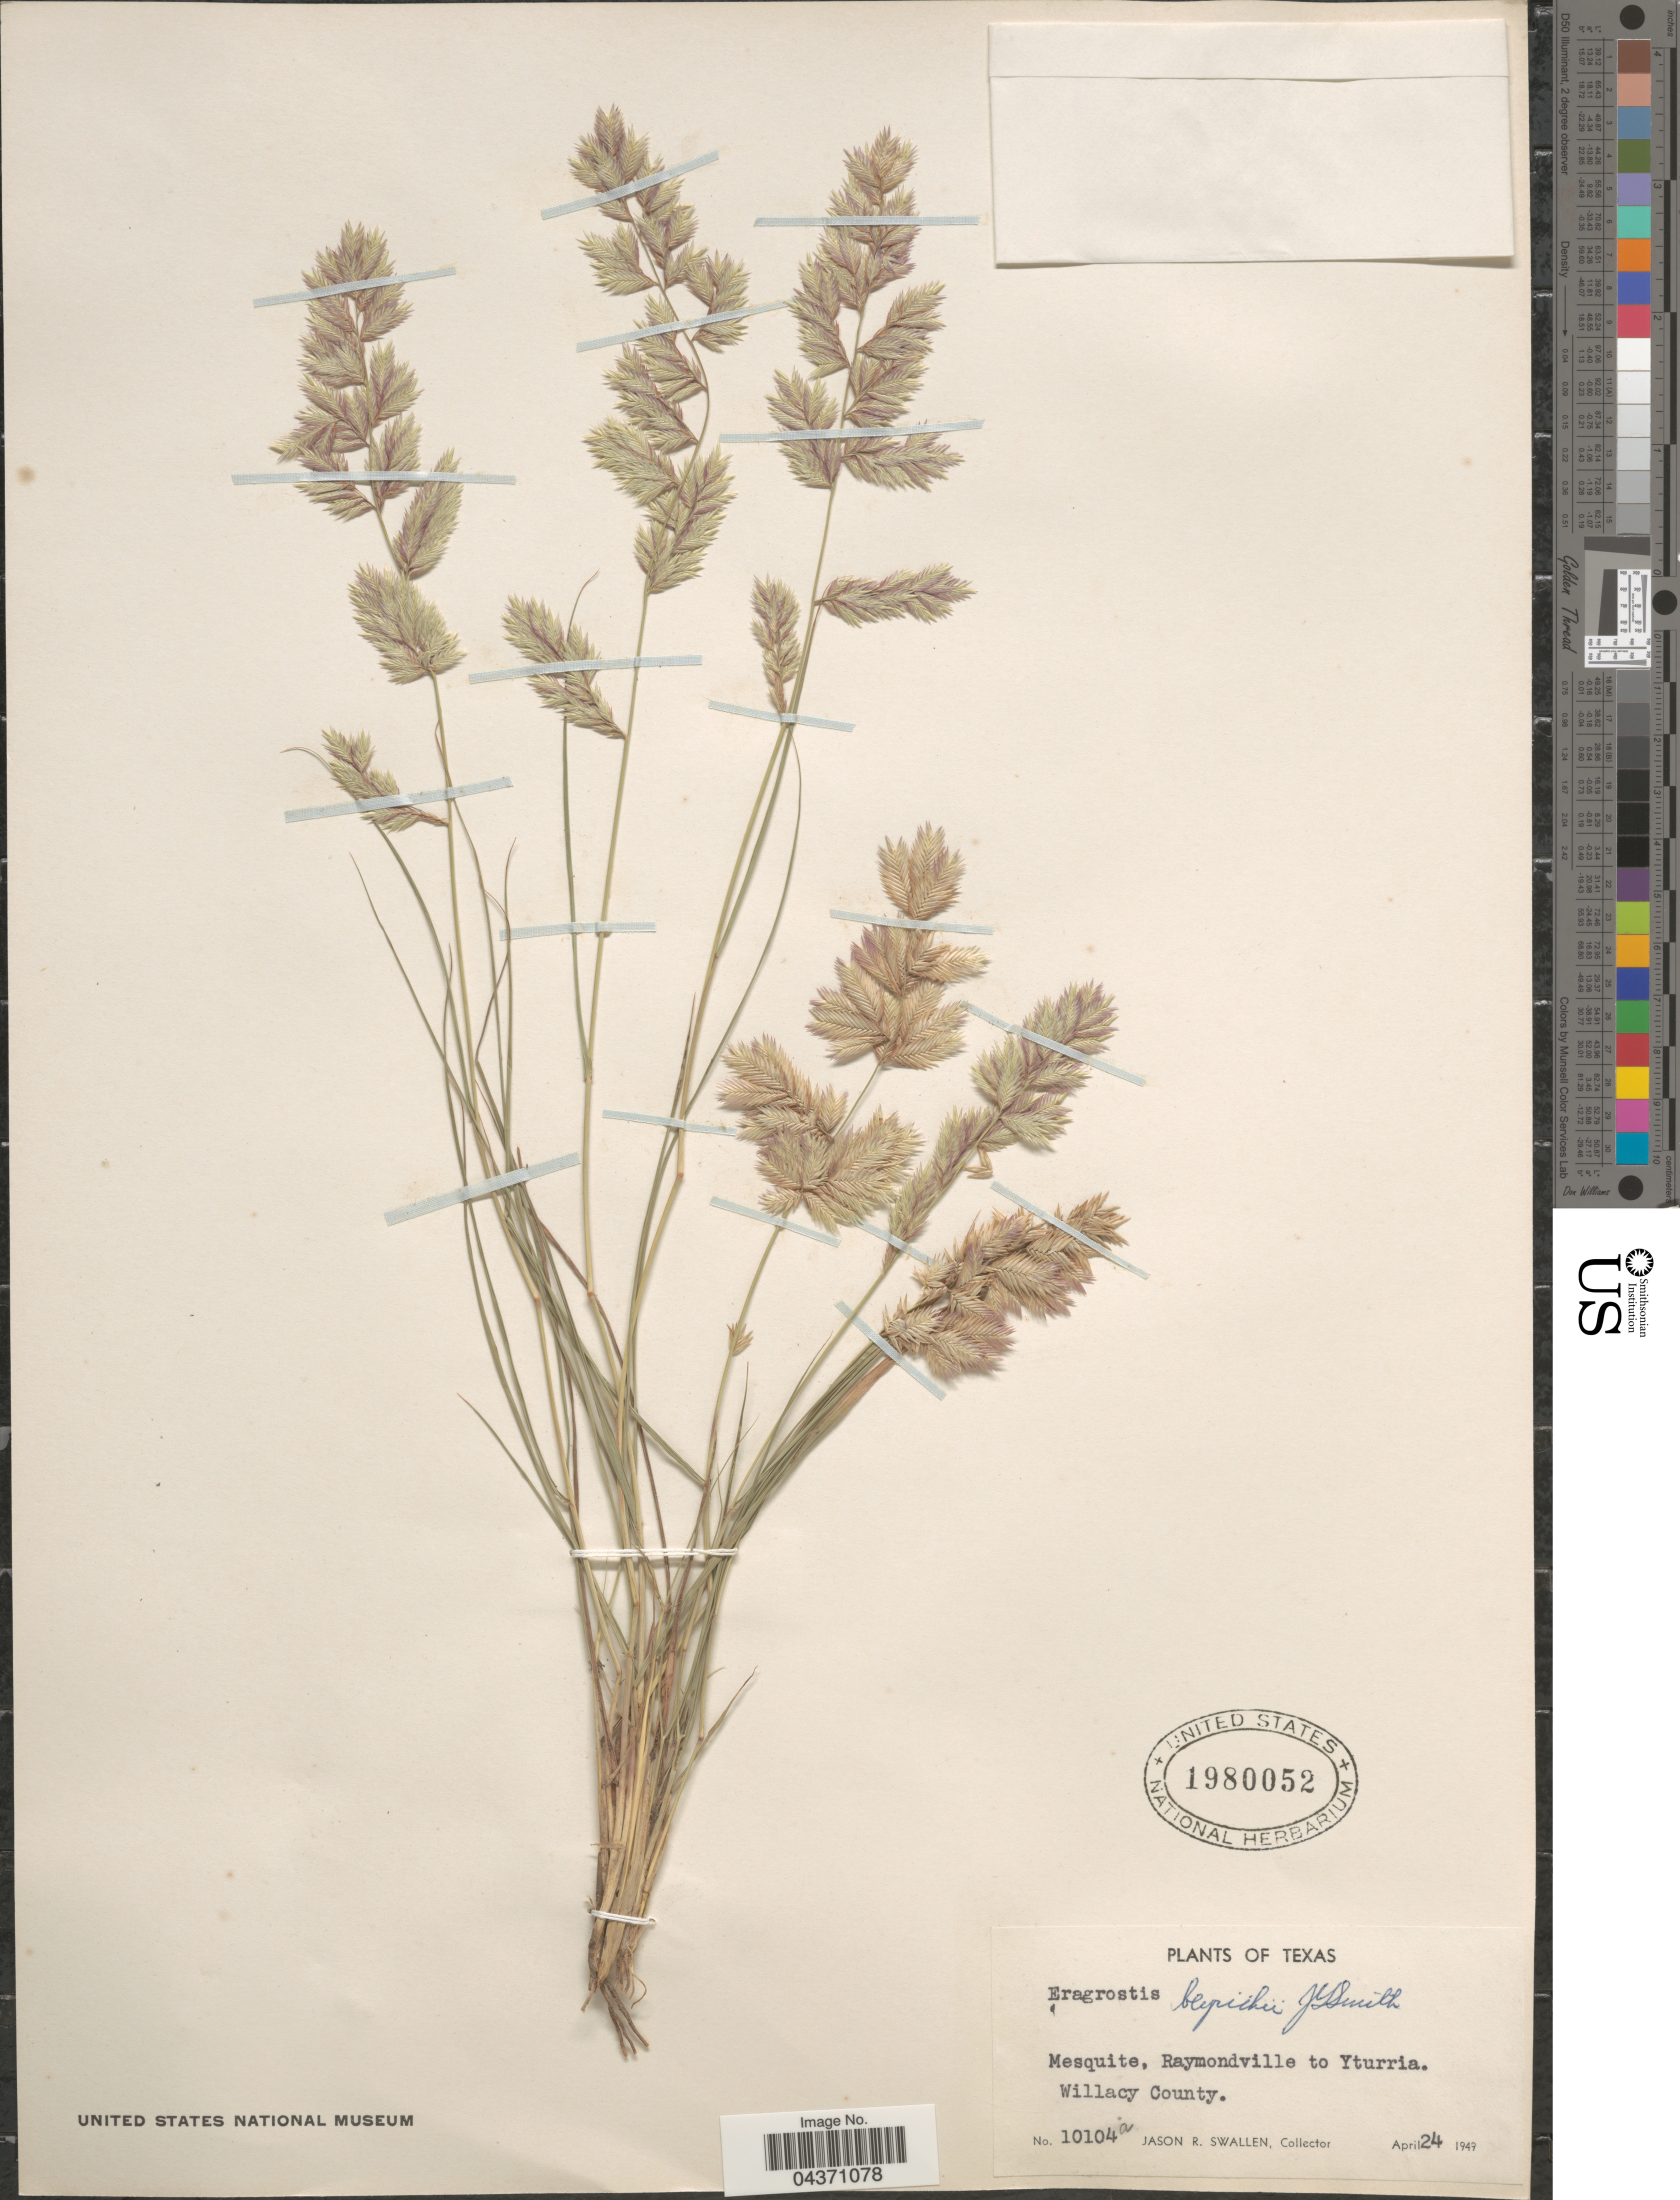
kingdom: Plantae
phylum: Tracheophyta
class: Liliopsida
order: Poales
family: Poaceae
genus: Eragrostis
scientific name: Eragrostis secundiflora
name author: J. Presl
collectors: J. R. Swallen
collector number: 10104a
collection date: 1949-04-24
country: United States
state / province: Texas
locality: Mesquite, Raymondville to Yturria. Willacy County.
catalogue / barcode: US 1980052